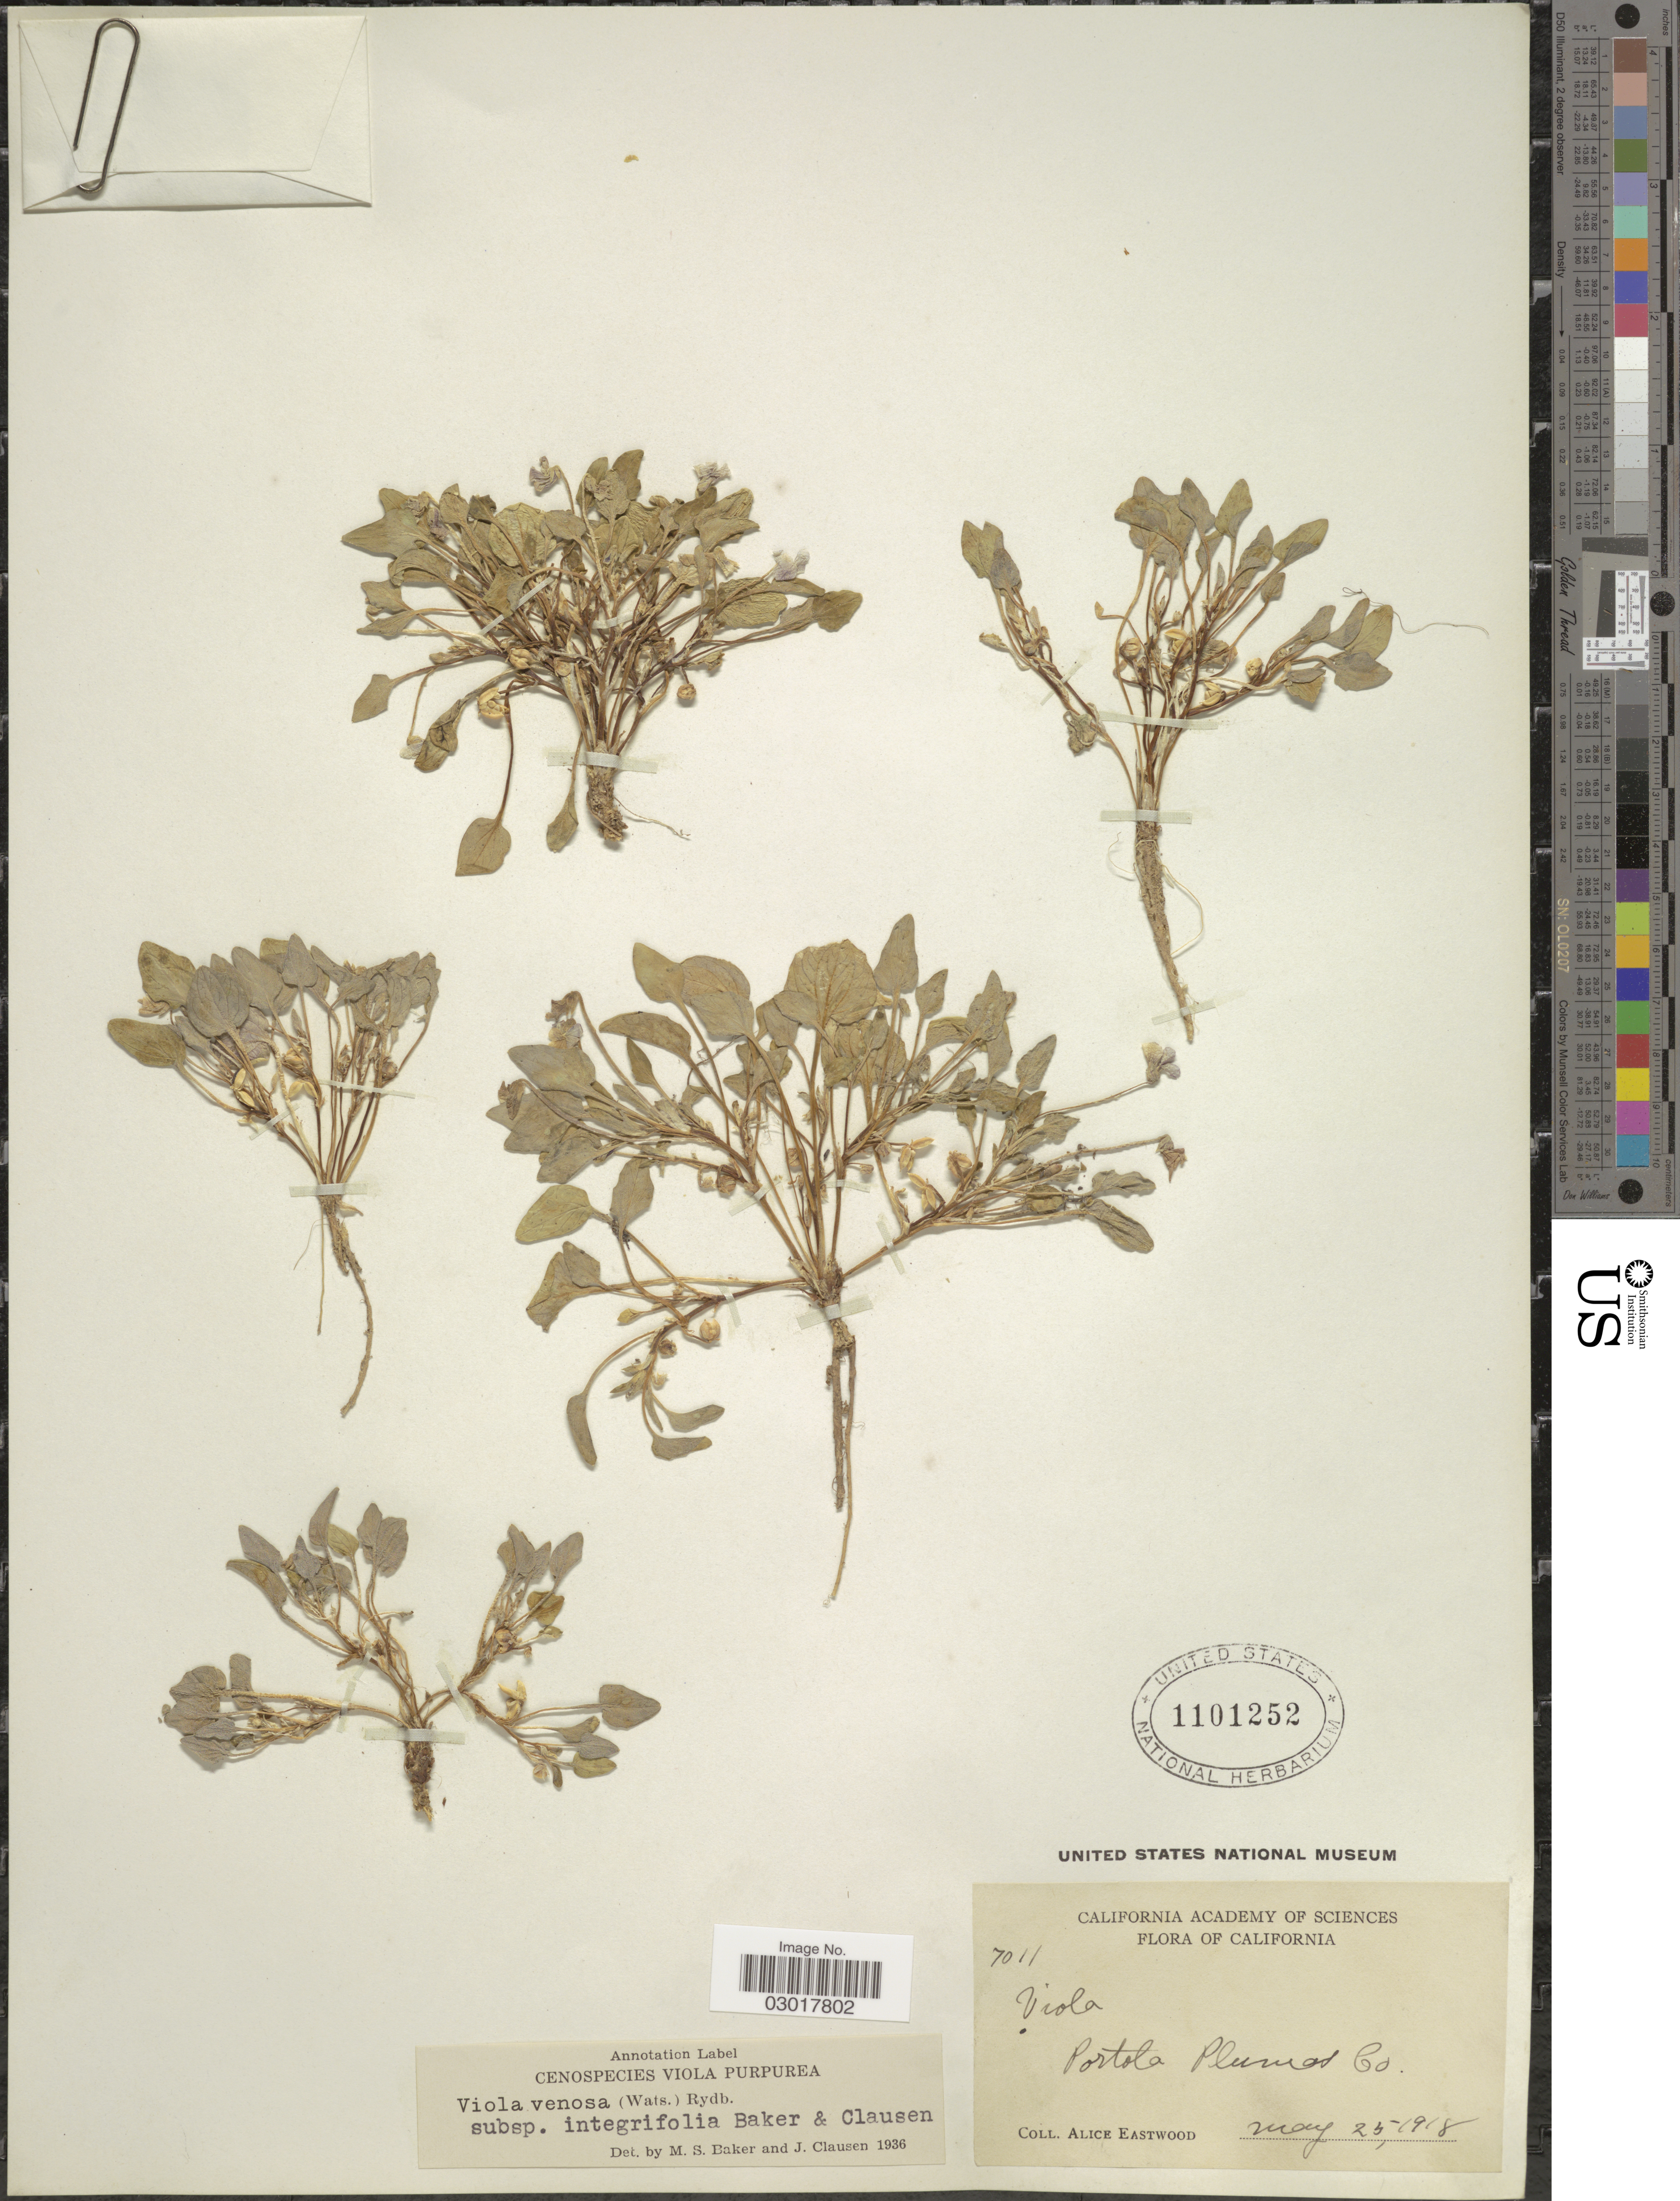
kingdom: Plantae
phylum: Tracheophyta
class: Magnoliopsida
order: Malpighiales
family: Violaceae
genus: Viola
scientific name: Viola venosa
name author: (S. Watson) Rydb.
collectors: A. Eastwood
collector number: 7011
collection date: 1918-05-25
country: United States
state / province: California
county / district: Plumas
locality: Portola, Plumas Co.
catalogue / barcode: US 1101252